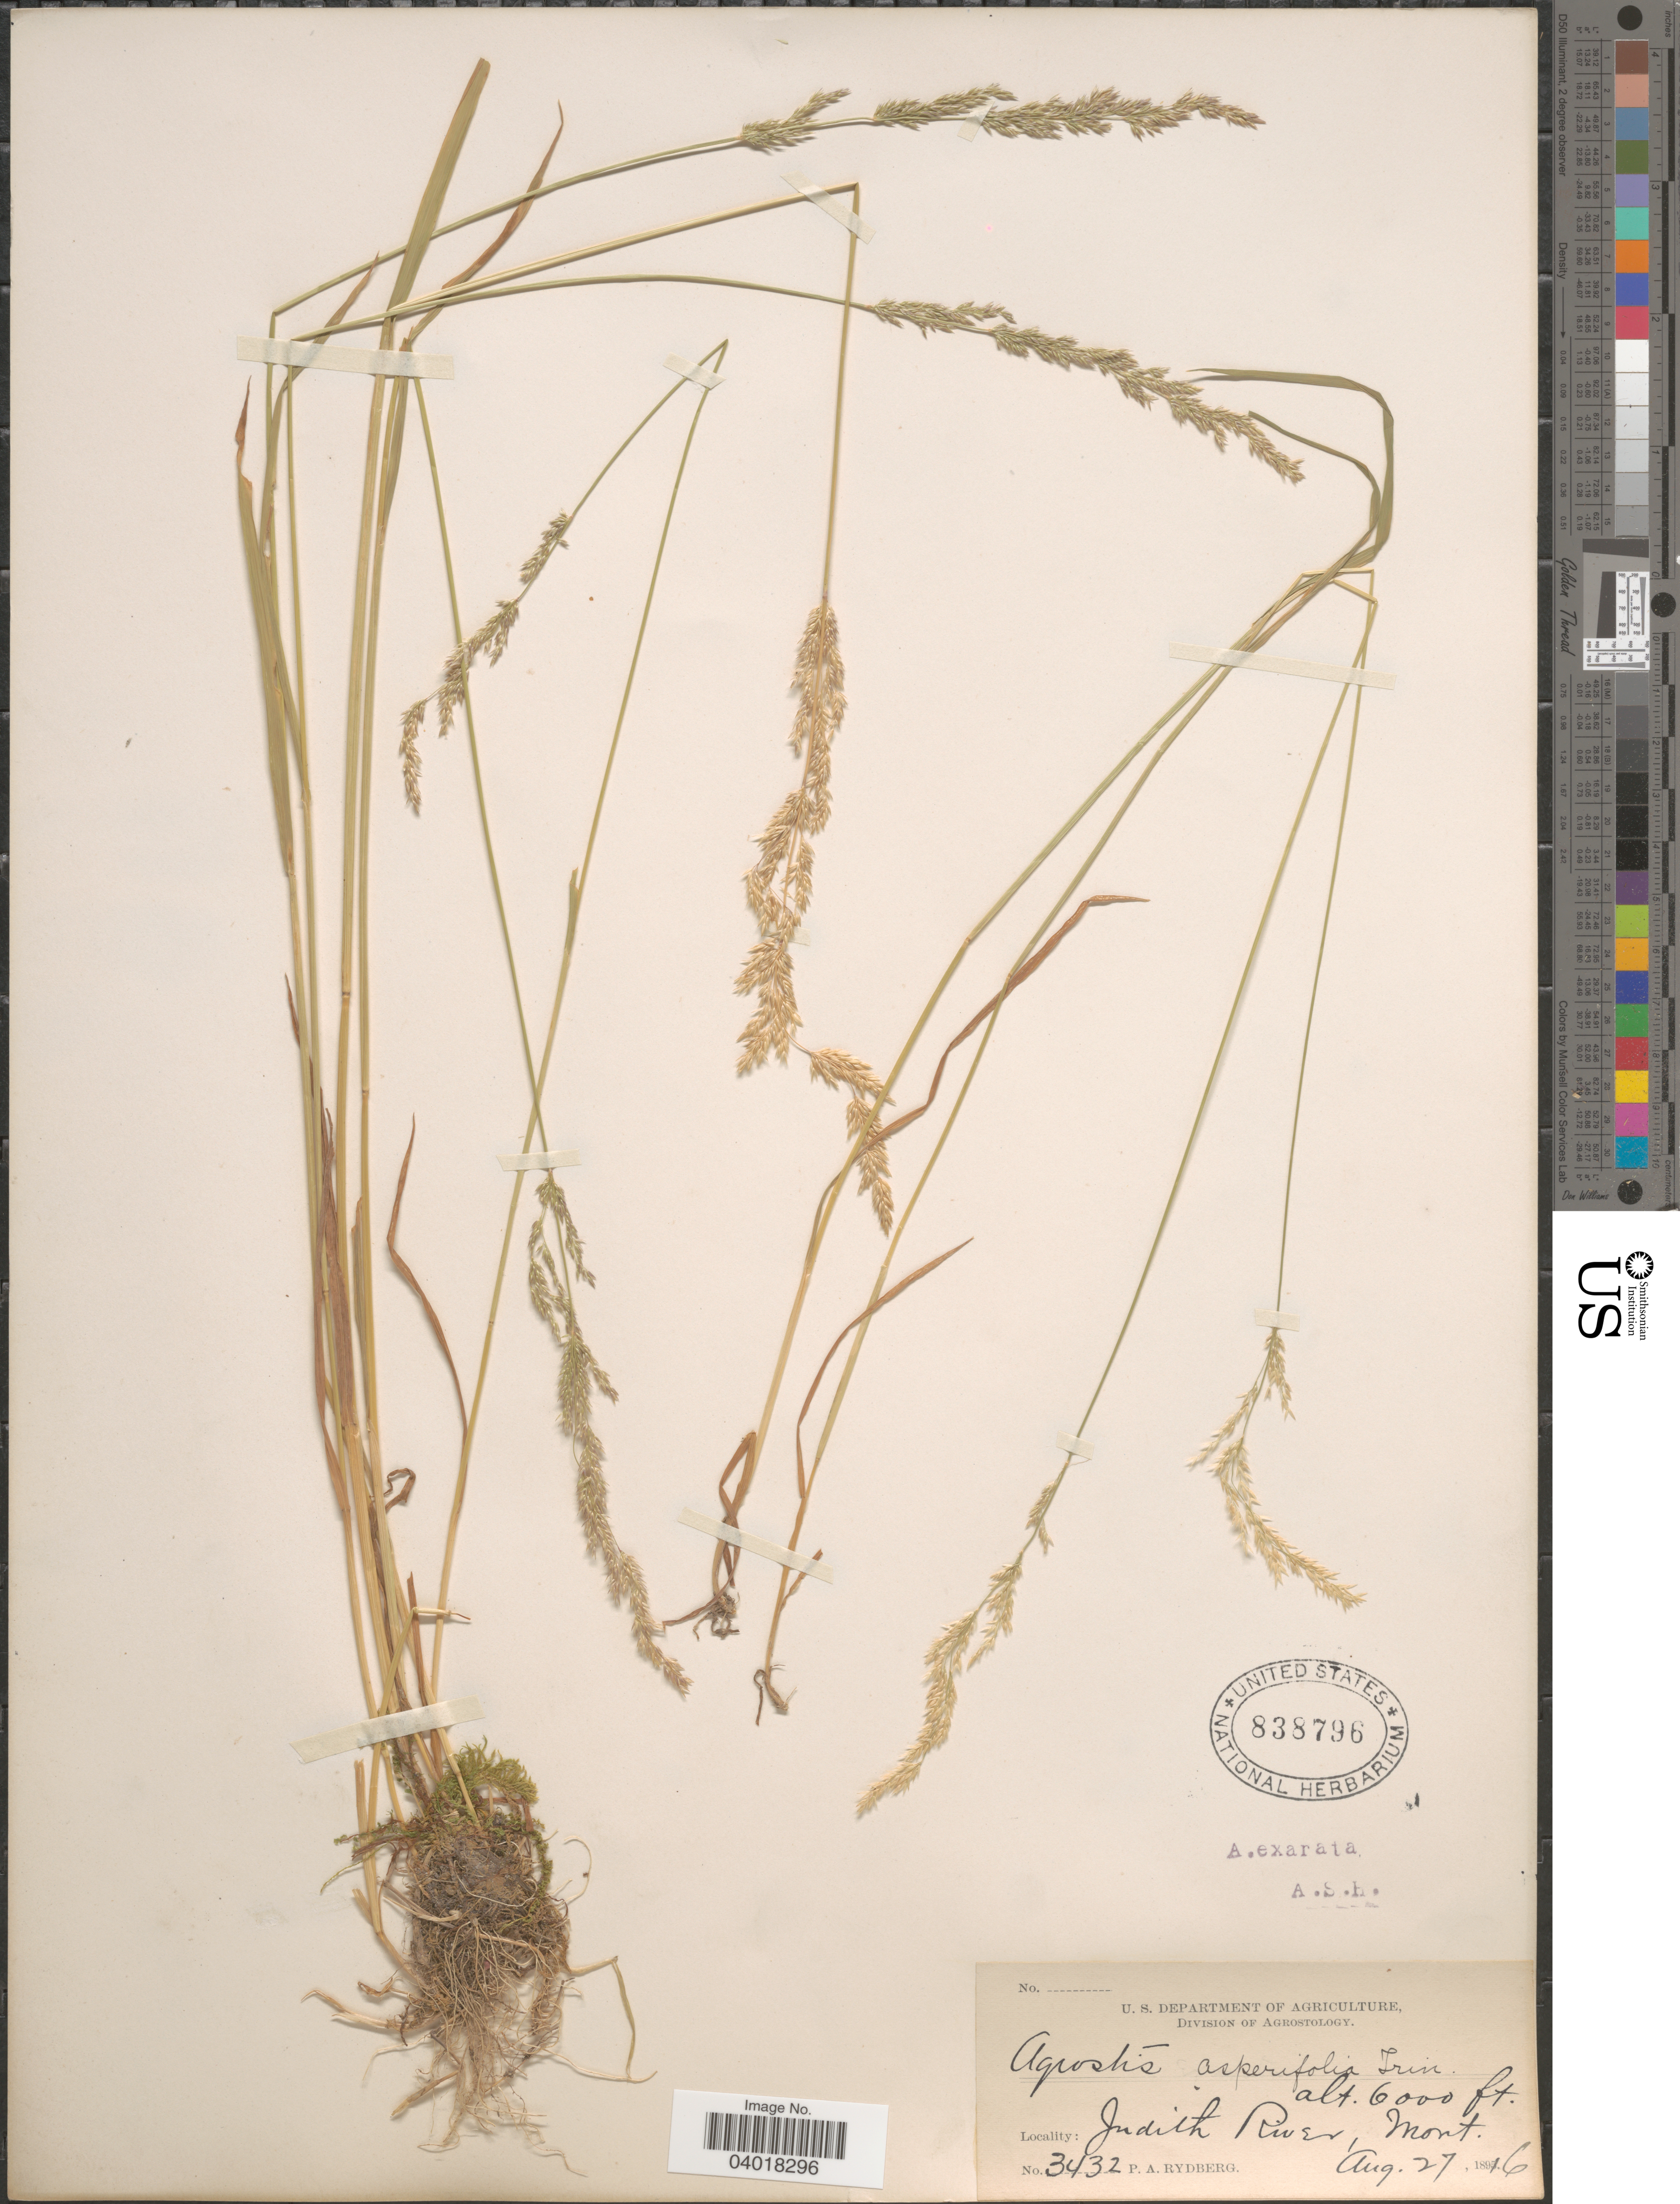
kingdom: Plantae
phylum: Tracheophyta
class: Liliopsida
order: Poales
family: Poaceae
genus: Agrostis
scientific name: Agrostis exarata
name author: Trin.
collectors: P. A. Rydberg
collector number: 3432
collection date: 1896-08-27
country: United States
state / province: Montana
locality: Judith River.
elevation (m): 1829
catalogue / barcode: US 838796